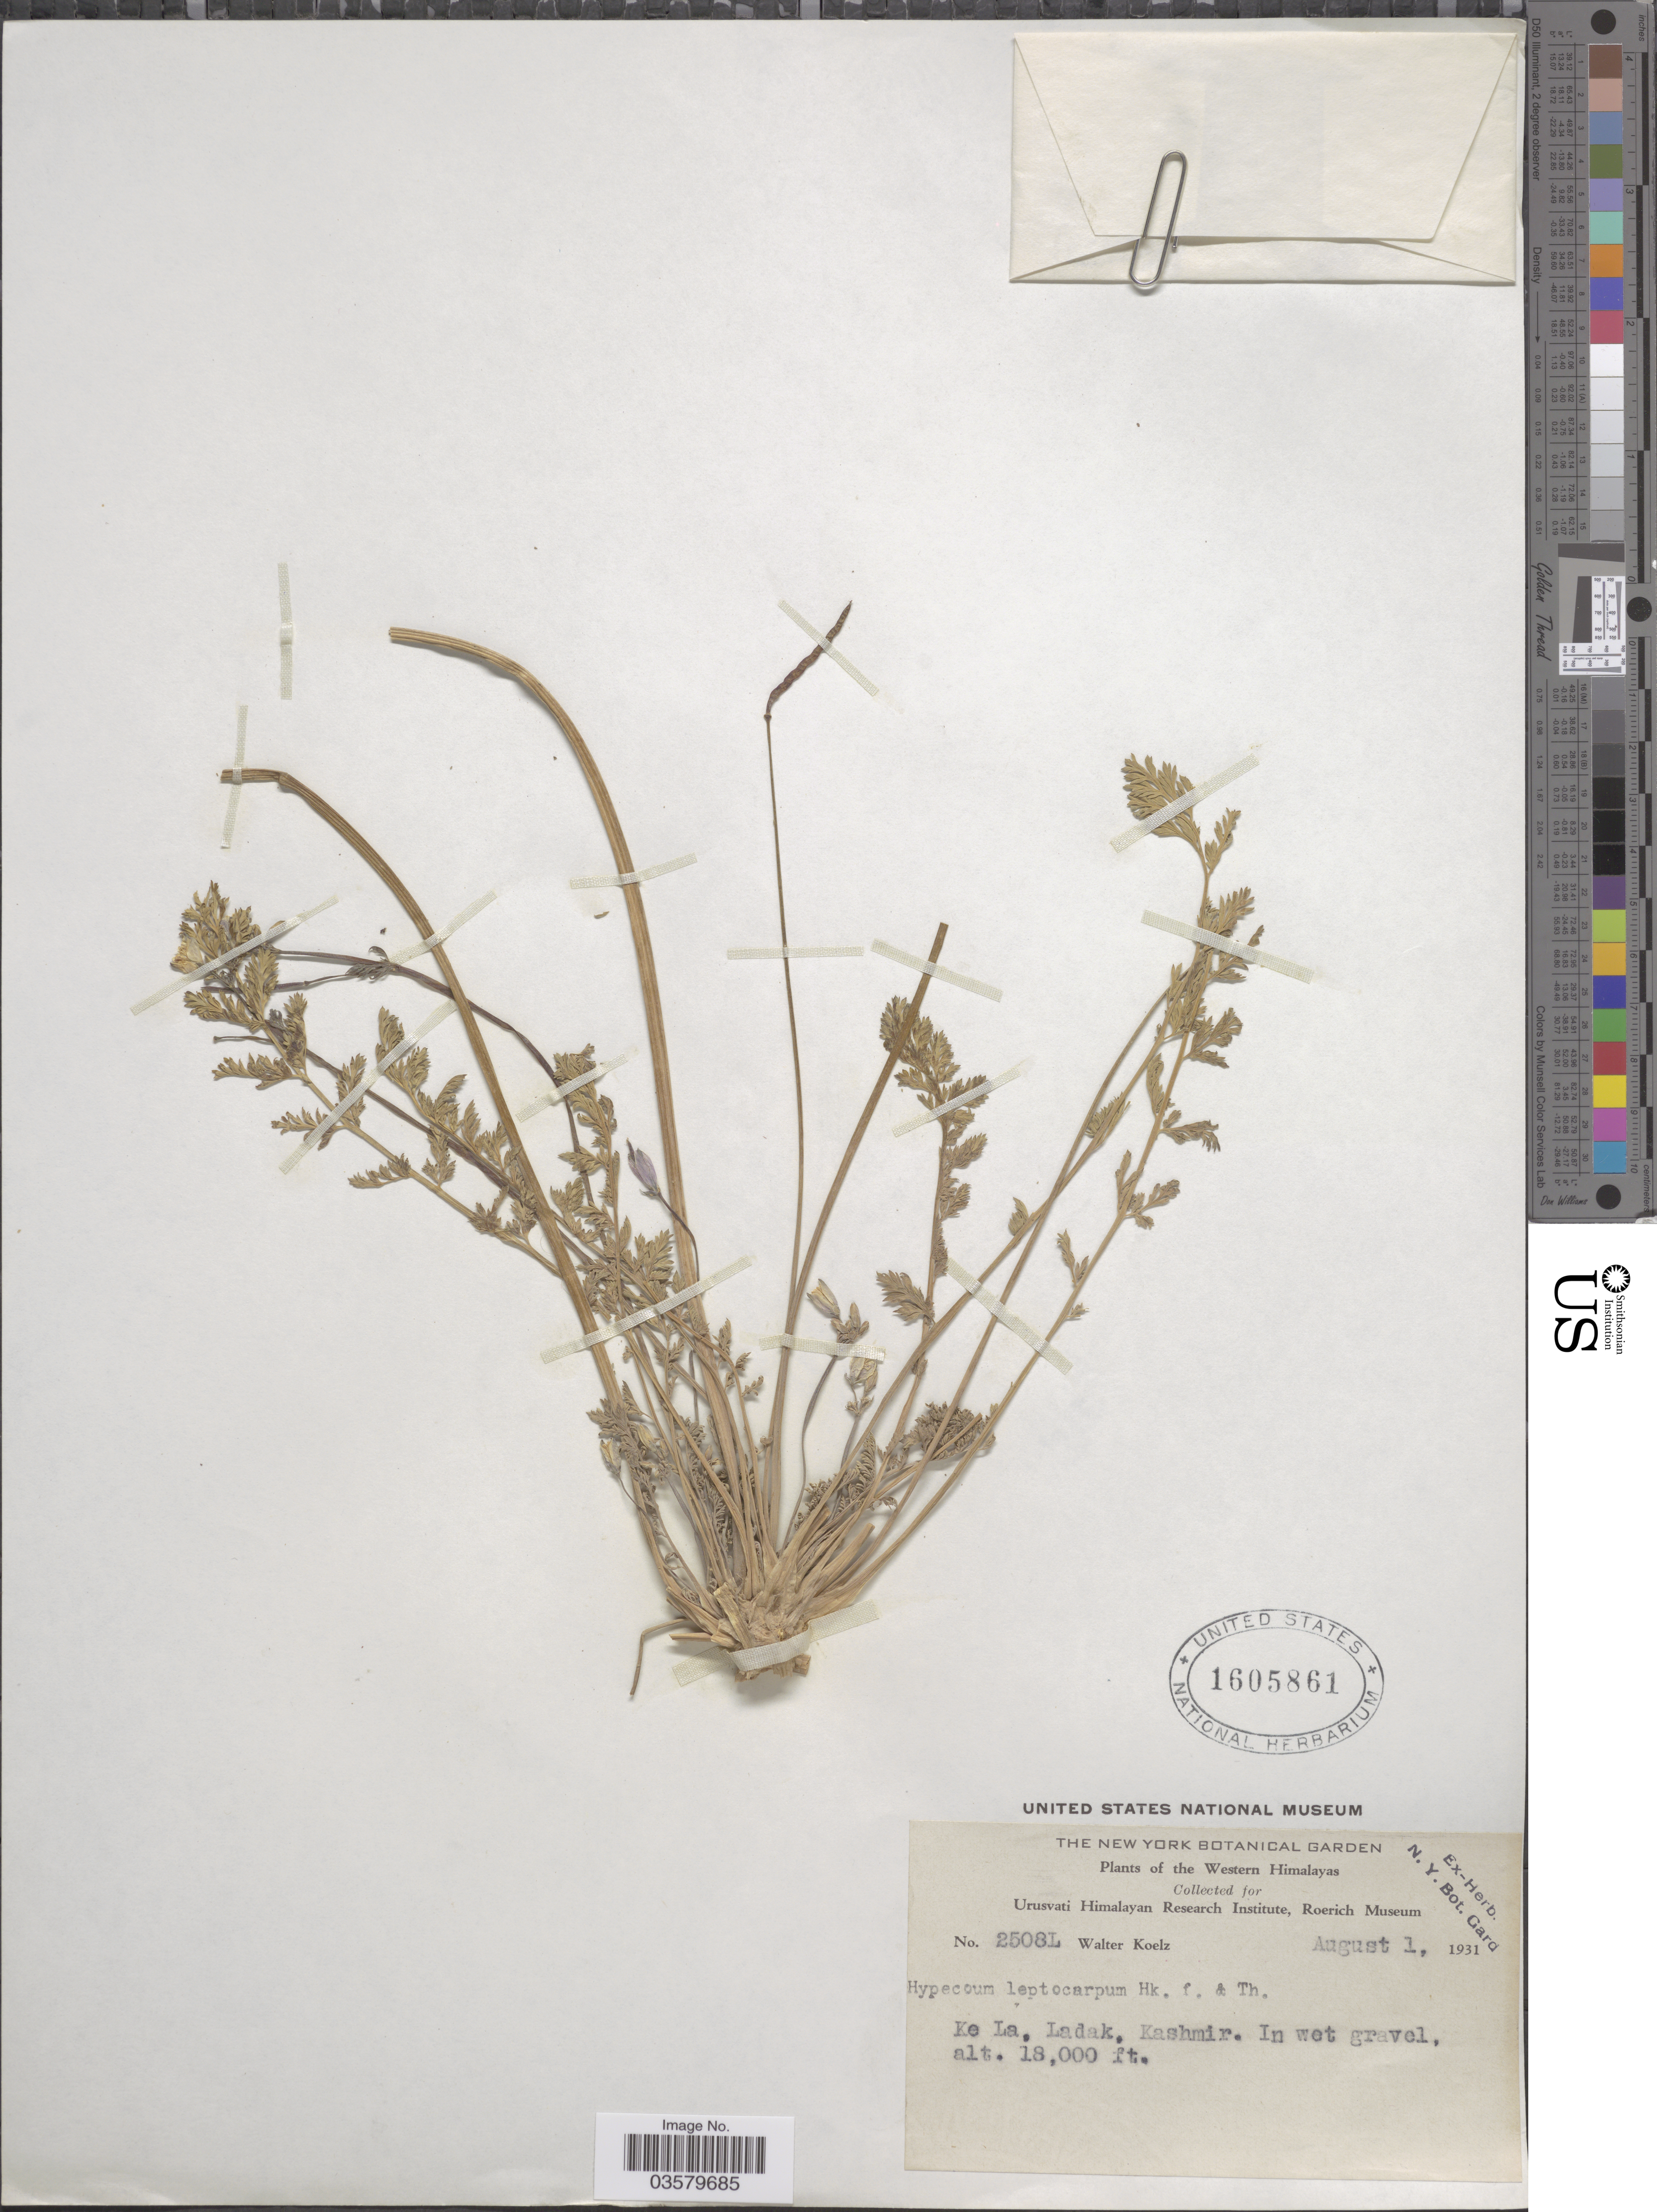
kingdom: Plantae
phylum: Tracheophyta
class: Magnoliopsida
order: Ranunculales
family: Papaveraceae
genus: Hypecoum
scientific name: Hypecoum leptocarpum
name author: Hook. f. & Thomson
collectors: W. N. Koelz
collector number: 2508L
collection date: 1931-08-01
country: India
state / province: Ladakh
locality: Western Himalayas. Ke La, Ladak, Kashmir.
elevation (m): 5486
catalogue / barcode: US 1605861